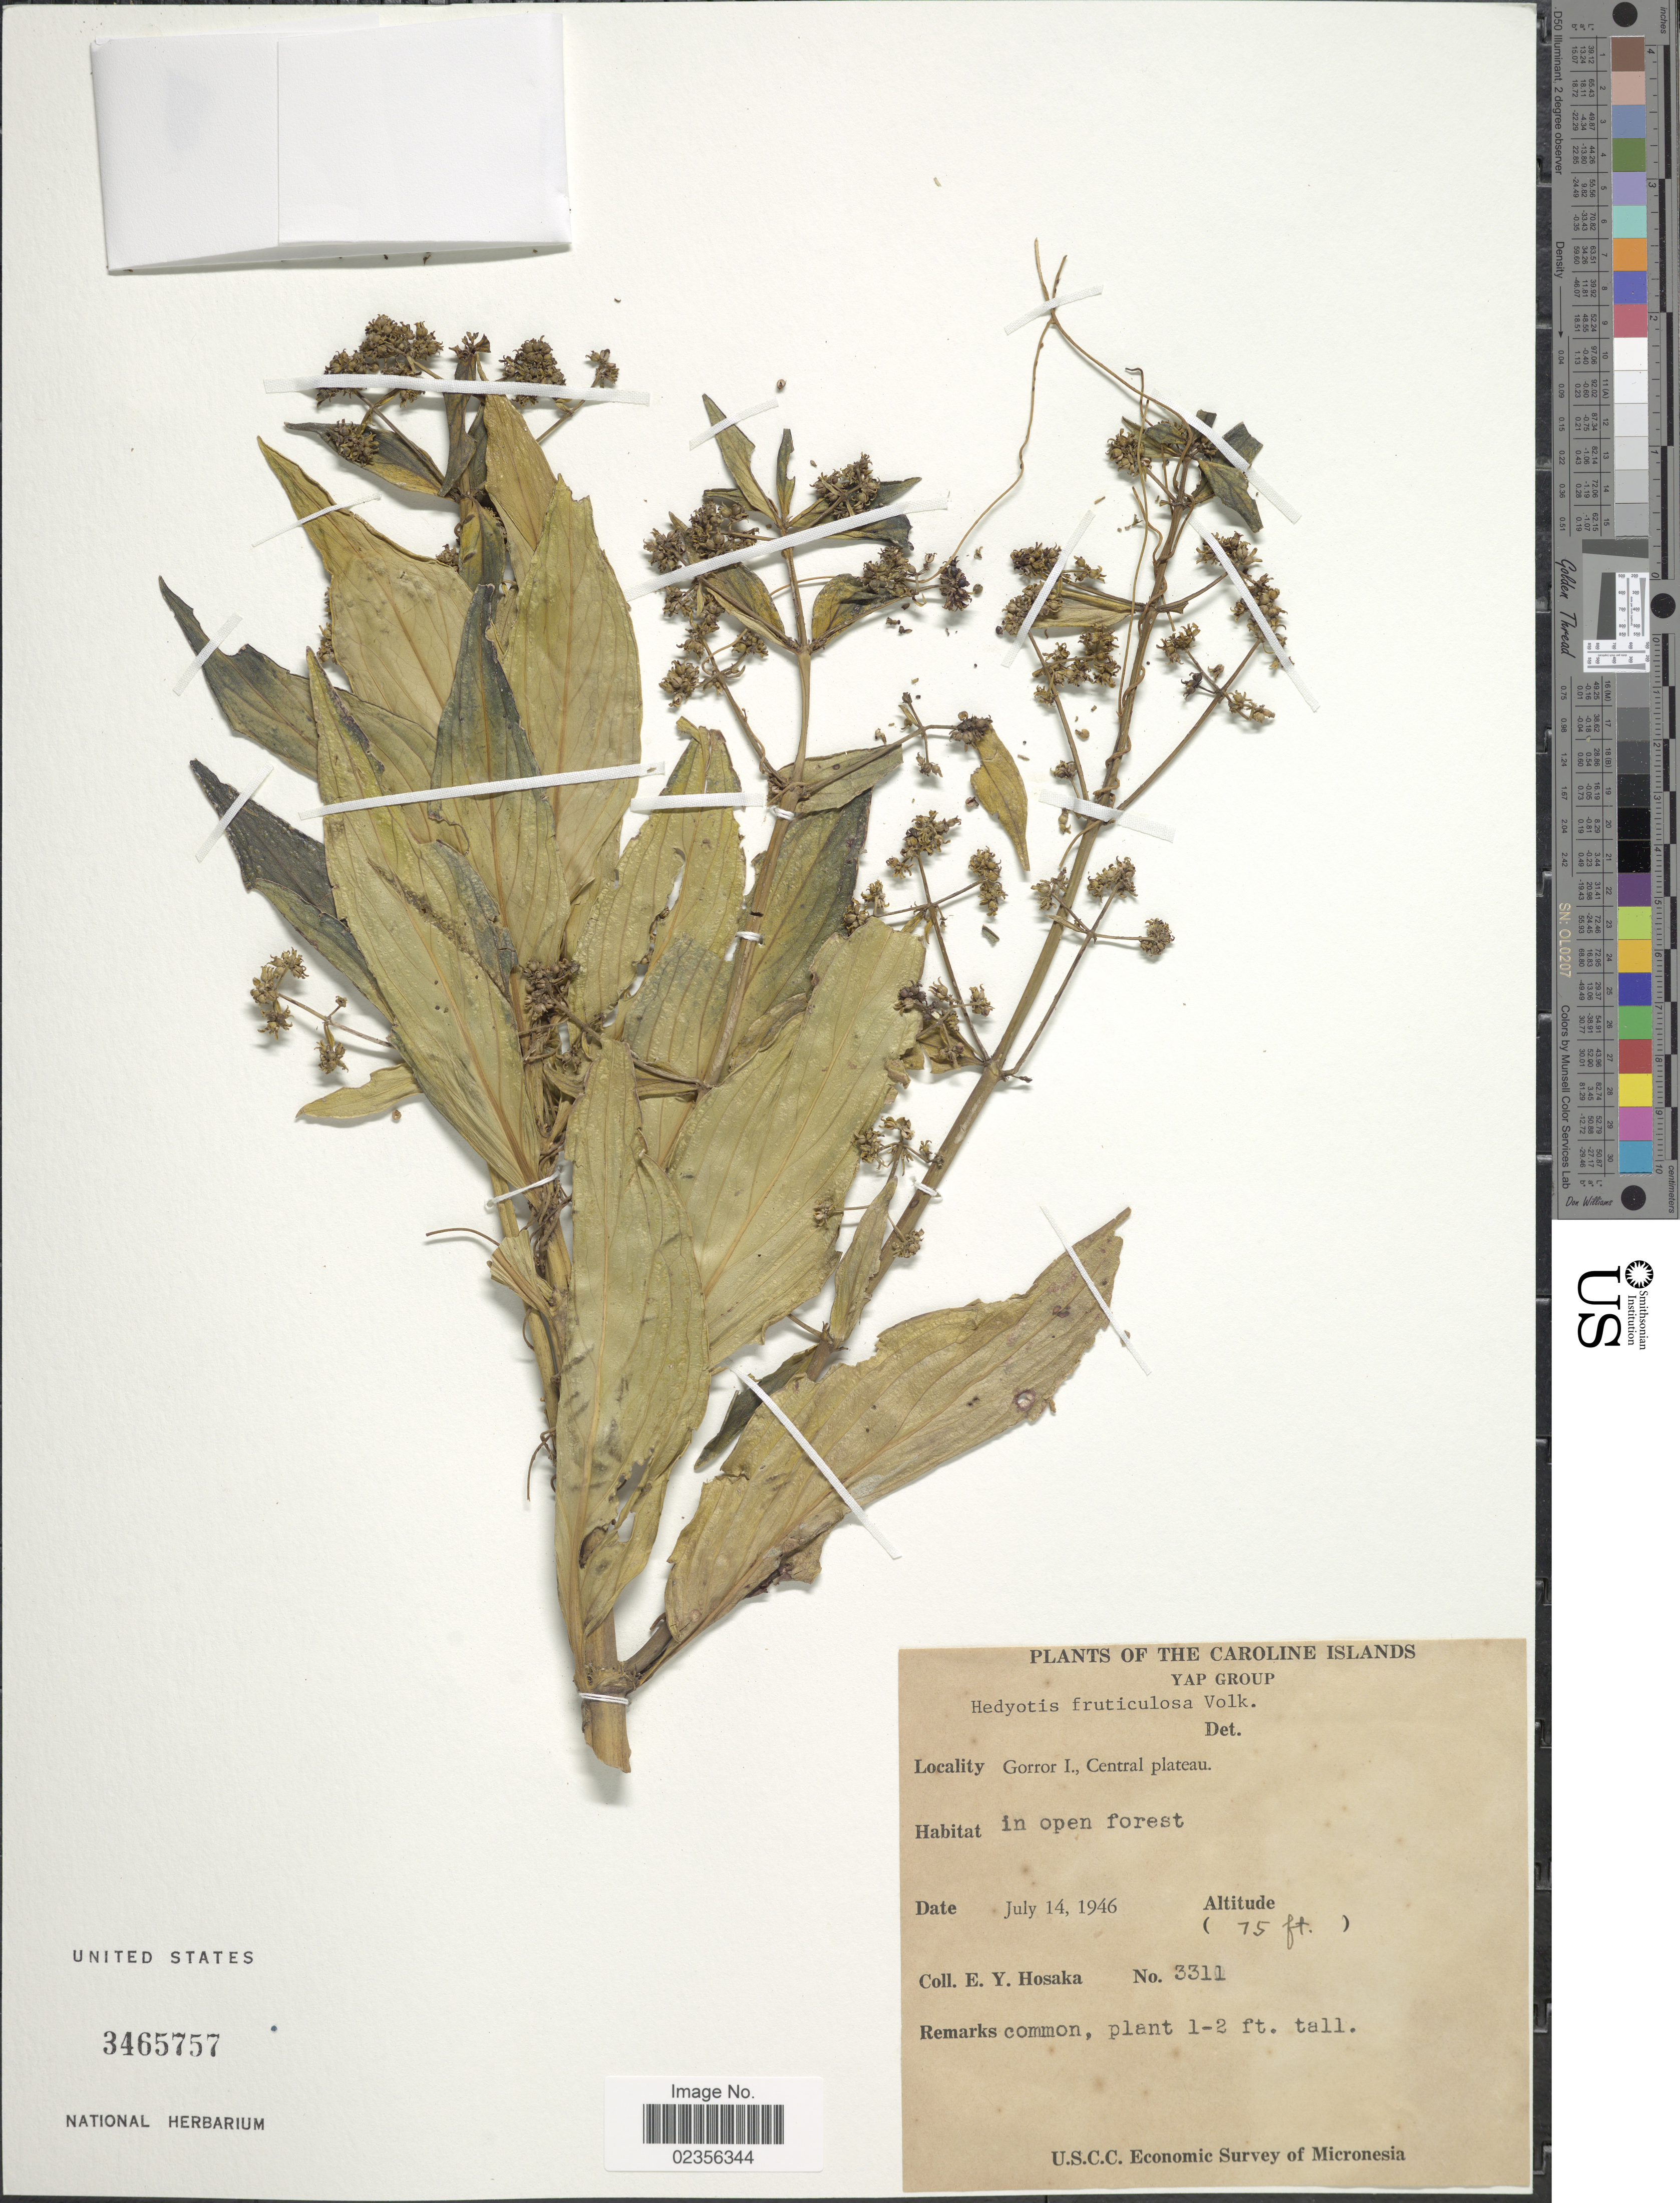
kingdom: Plantae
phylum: Tracheophyta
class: Magnoliopsida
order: Gentianales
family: Rubiaceae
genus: Hedyotis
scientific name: Hedyotis fruticulosa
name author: Volk.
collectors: E. Y. Hosaka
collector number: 3311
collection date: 1946-07-14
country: Micronesia, Federated States of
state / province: Yap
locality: The Caroline Islands, Yap Group, Gorror I., Central plateau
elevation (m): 23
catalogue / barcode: US 3465757